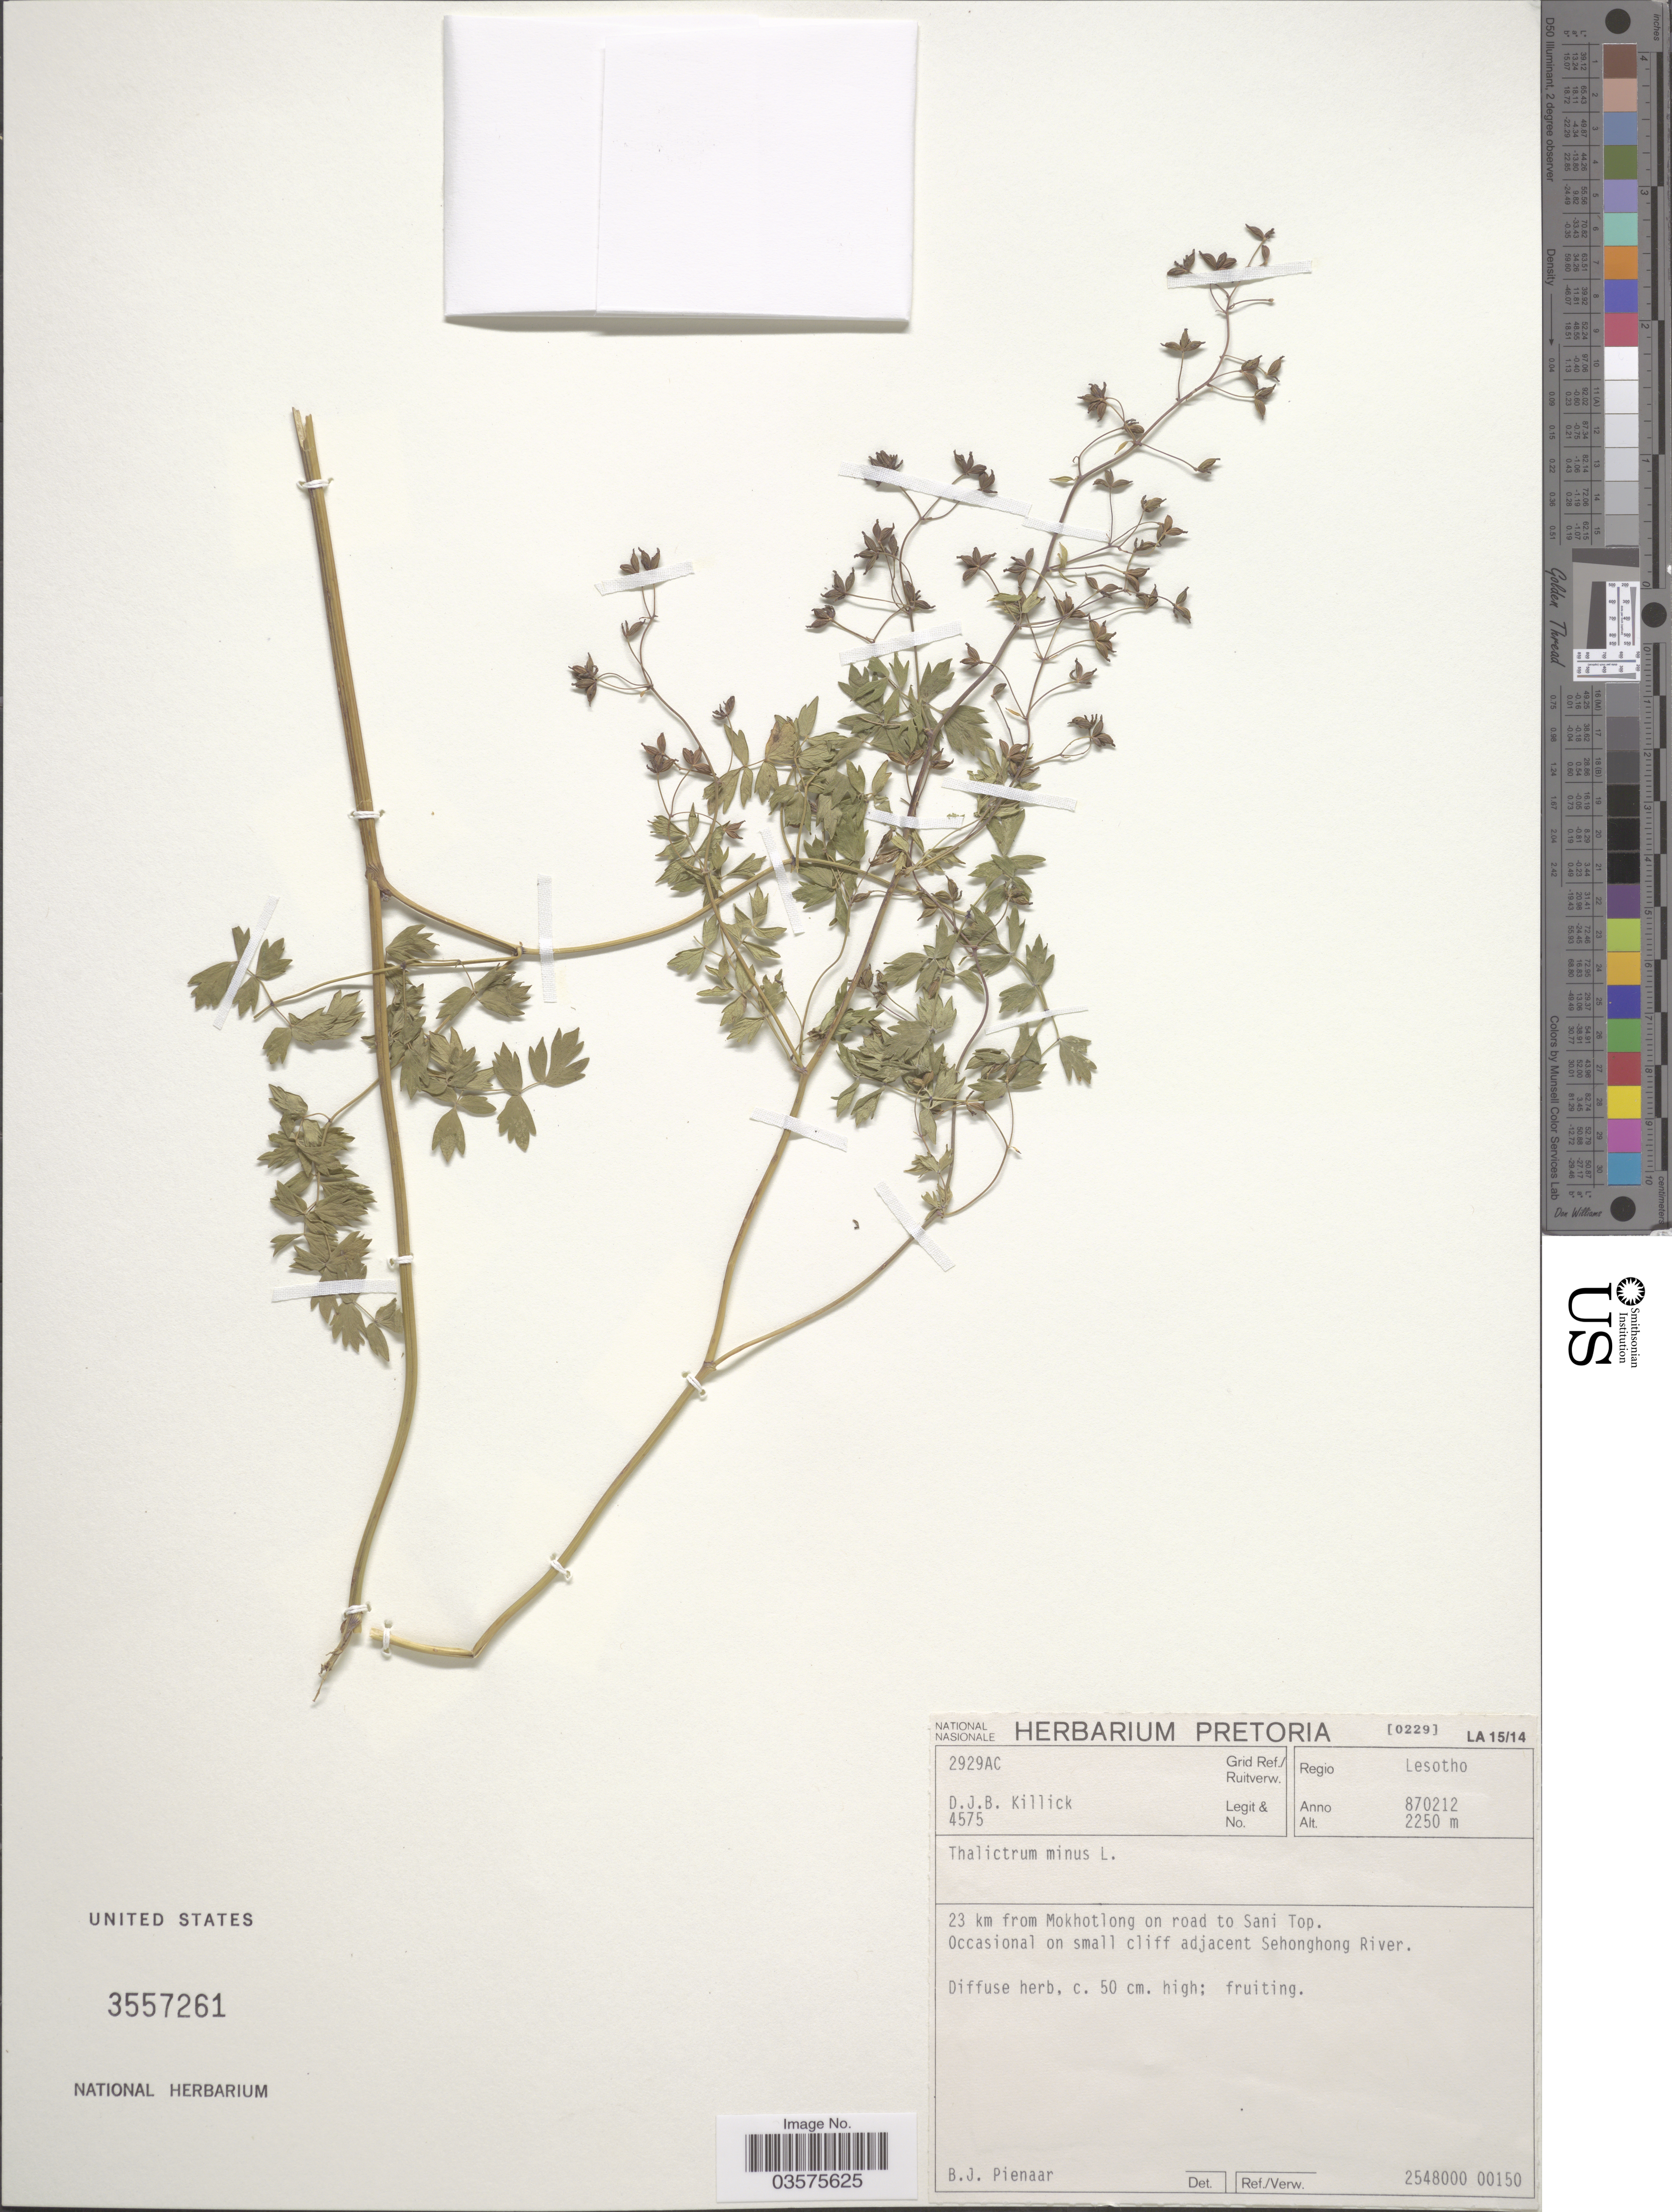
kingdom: Plantae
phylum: Tracheophyta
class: Magnoliopsida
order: Ranunculales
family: Ranunculaceae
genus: Thalictrum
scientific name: Thalictrum minus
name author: L.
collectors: D. Killick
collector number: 4575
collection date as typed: Transcribed d/m/y: 12/2/87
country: Lesotho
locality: Grid Ref./ Ruitverw. 2929AC. Regio Lesotho. 23 km from Mokhotlong on road to Sani Top.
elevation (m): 2250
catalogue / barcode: US 3557261